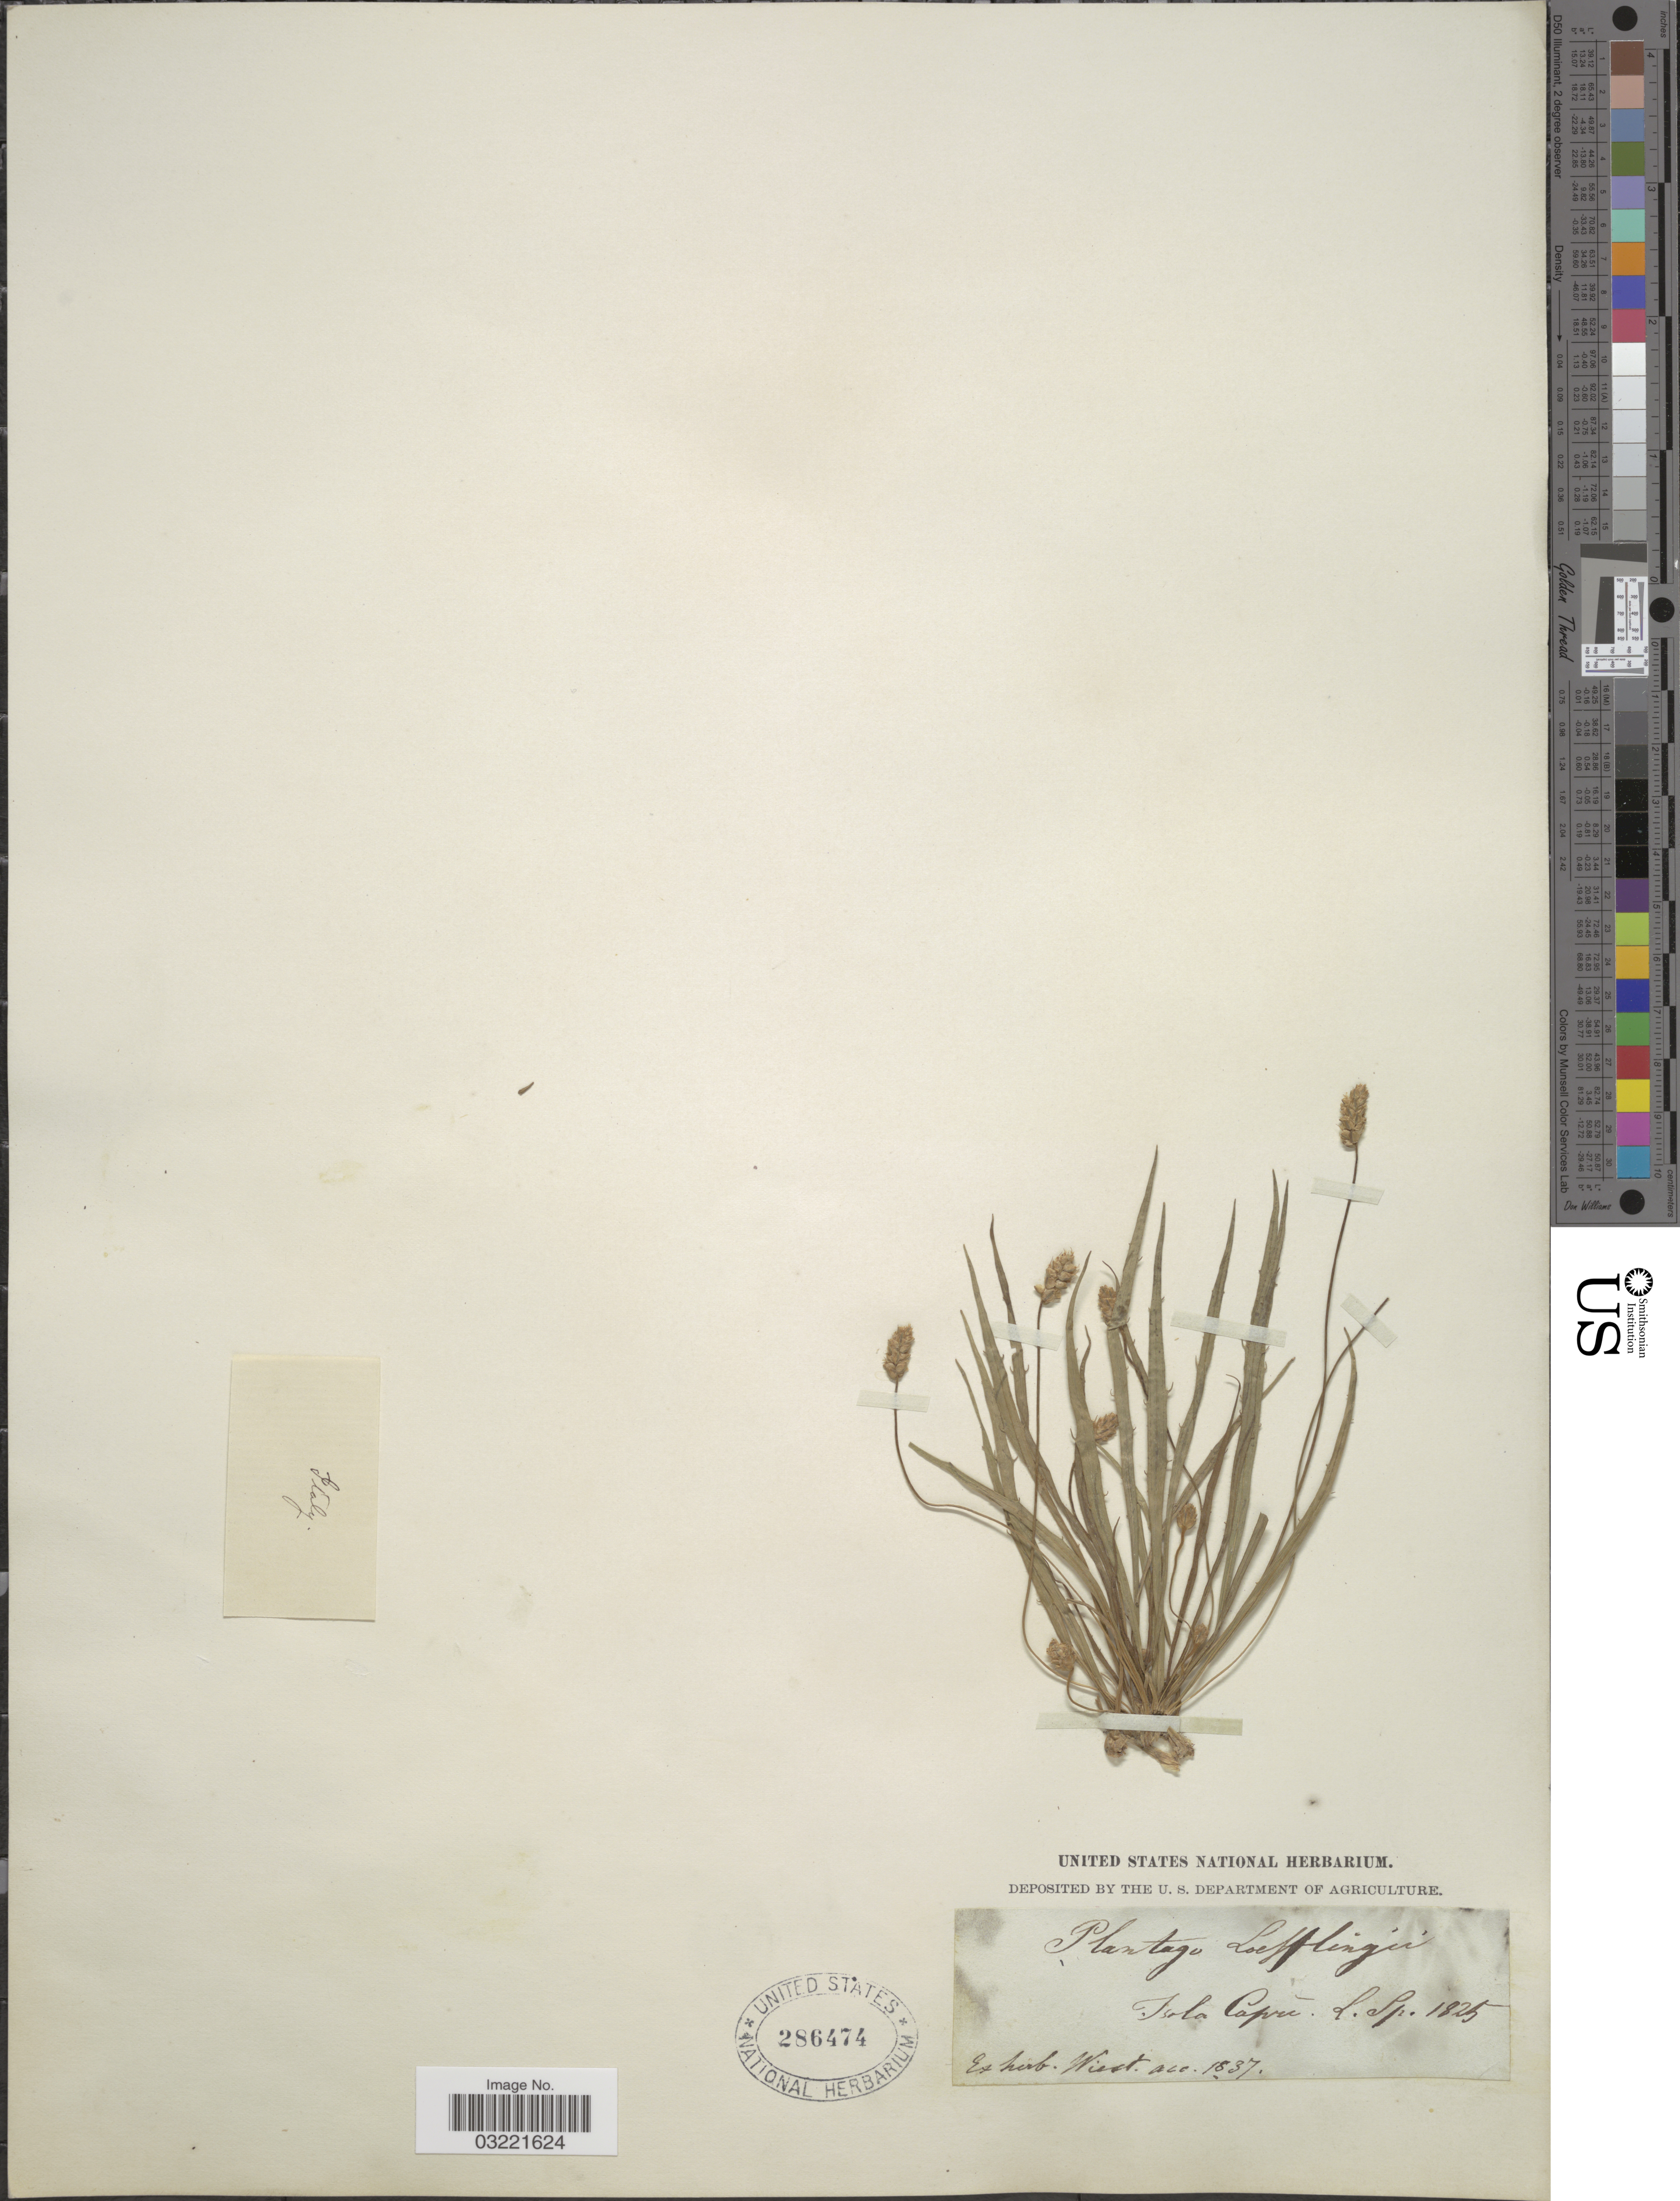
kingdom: Plantae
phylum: Tracheophyta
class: Magnoliopsida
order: Lamiales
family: Plantaginaceae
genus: Plantago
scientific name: Plantago loeflingii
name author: L.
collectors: Ex herb. Wiest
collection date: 1825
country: Italy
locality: Isola Caprí. L. Sp.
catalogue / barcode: US 286474